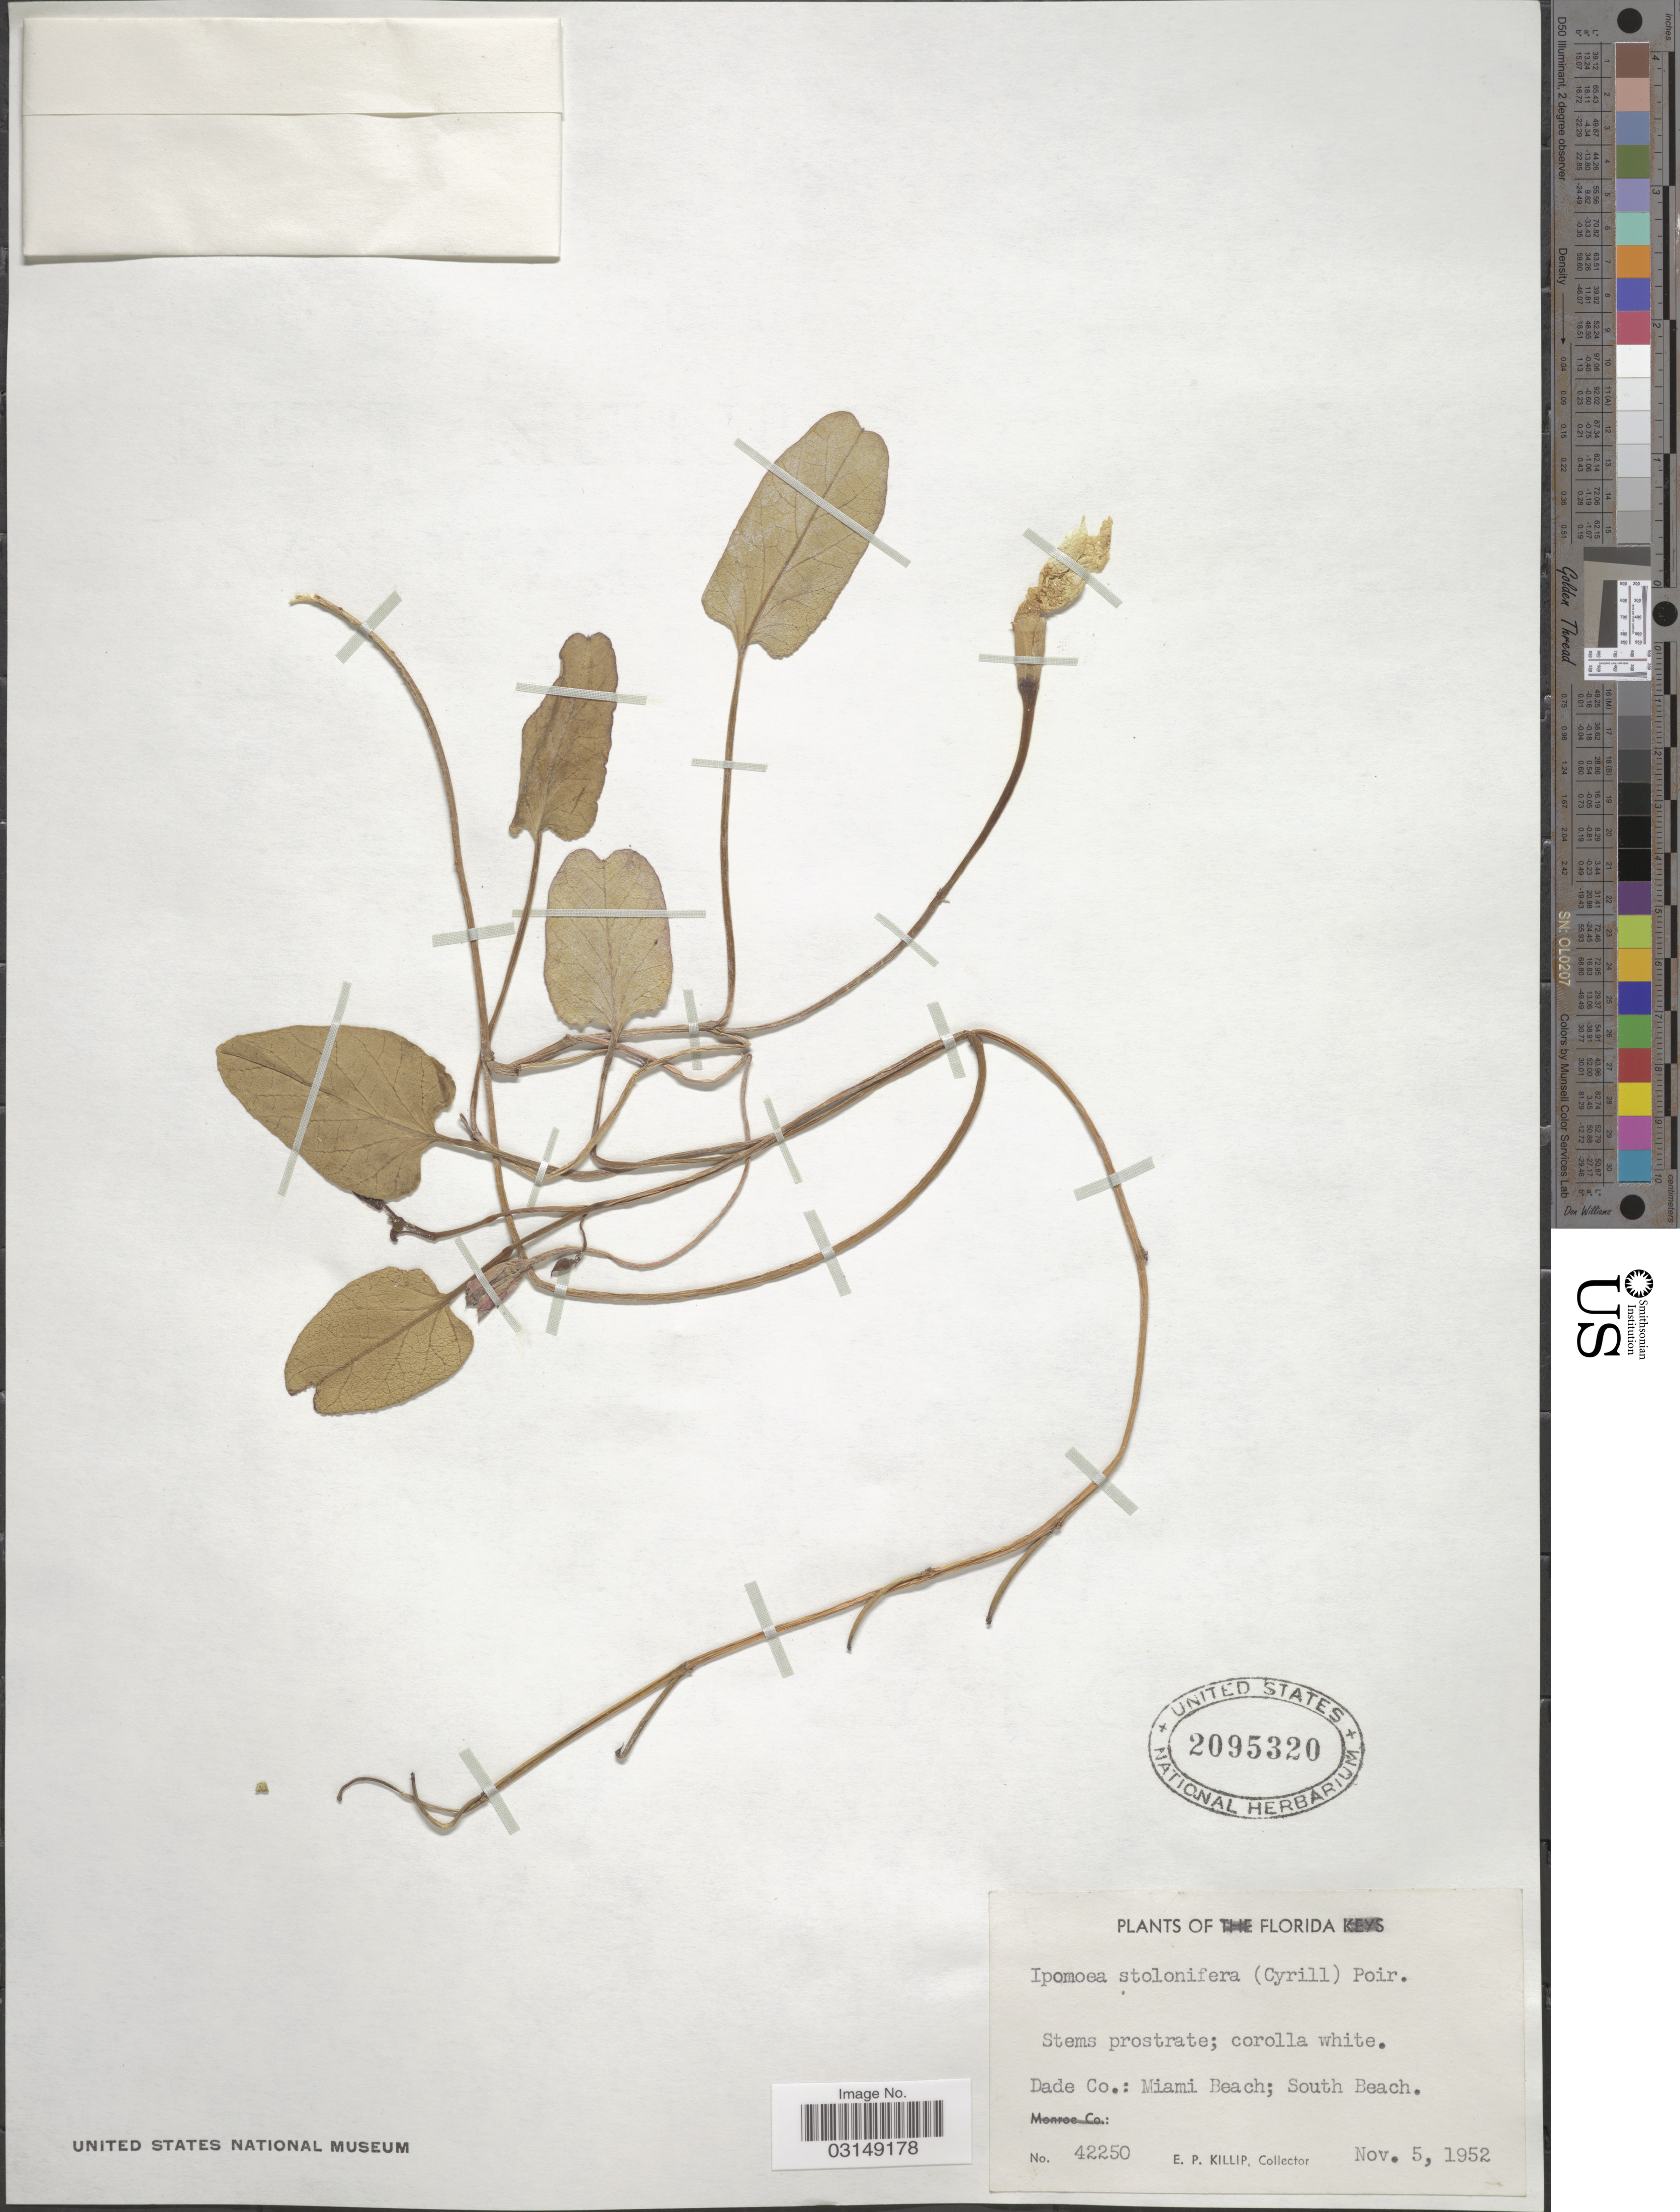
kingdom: Plantae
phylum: Tracheophyta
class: Magnoliopsida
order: Solanales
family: Convolvulaceae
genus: Ipomoea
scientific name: Ipomoea stolonifera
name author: (Cirillo) J.F. Gmel.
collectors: E. P. Killip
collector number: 42250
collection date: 1952-11-05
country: United States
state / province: Florida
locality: Dade Co.: Miami Beach; South Beach.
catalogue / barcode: US 2095320